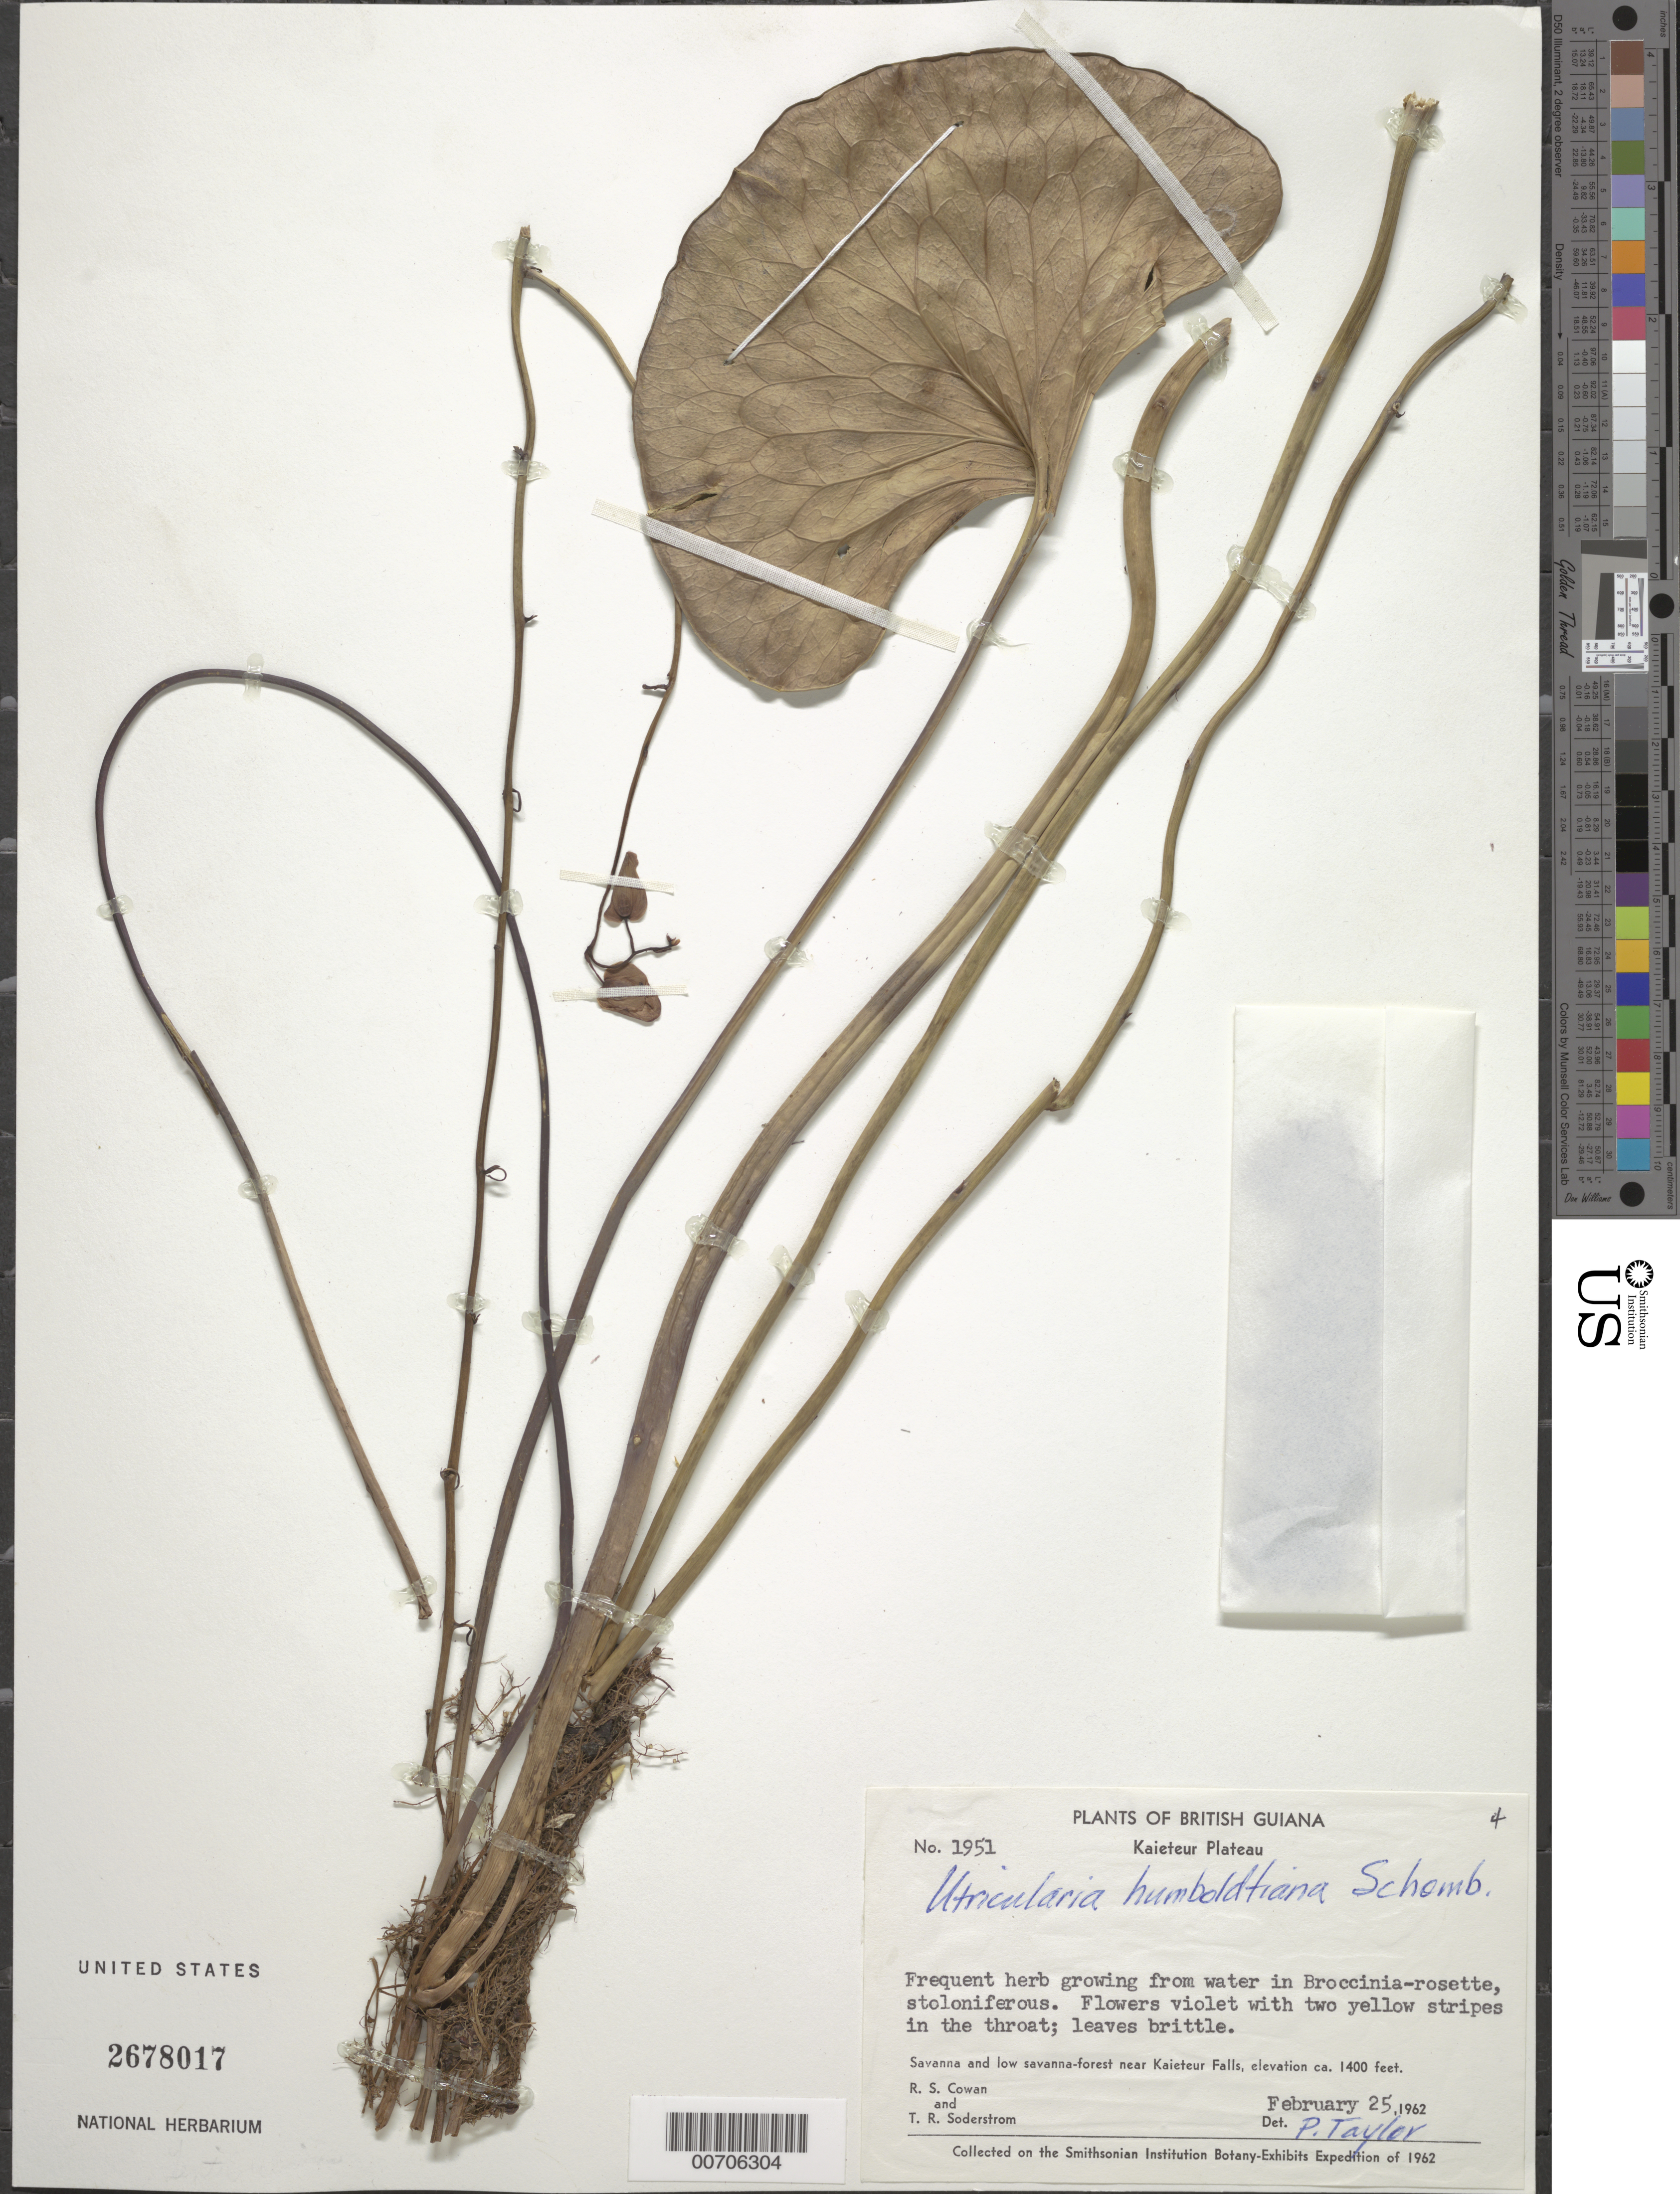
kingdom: Plantae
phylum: Tracheophyta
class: Magnoliopsida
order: Lamiales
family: Lentibulariaceae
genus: Utricularia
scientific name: Utricularia humboldtii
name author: R.H. Schomb.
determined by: Taylor, P.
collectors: R. S. Cowan & T. R. Soderstrom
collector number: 1951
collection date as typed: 25-Feb-62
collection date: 1962-02-25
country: Guyana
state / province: Potaro-Siparuni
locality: Kaieteur Savanna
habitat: Growing in water from Broccinia-rosette, savanna and low savanna forest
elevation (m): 427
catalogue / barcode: US 2678017